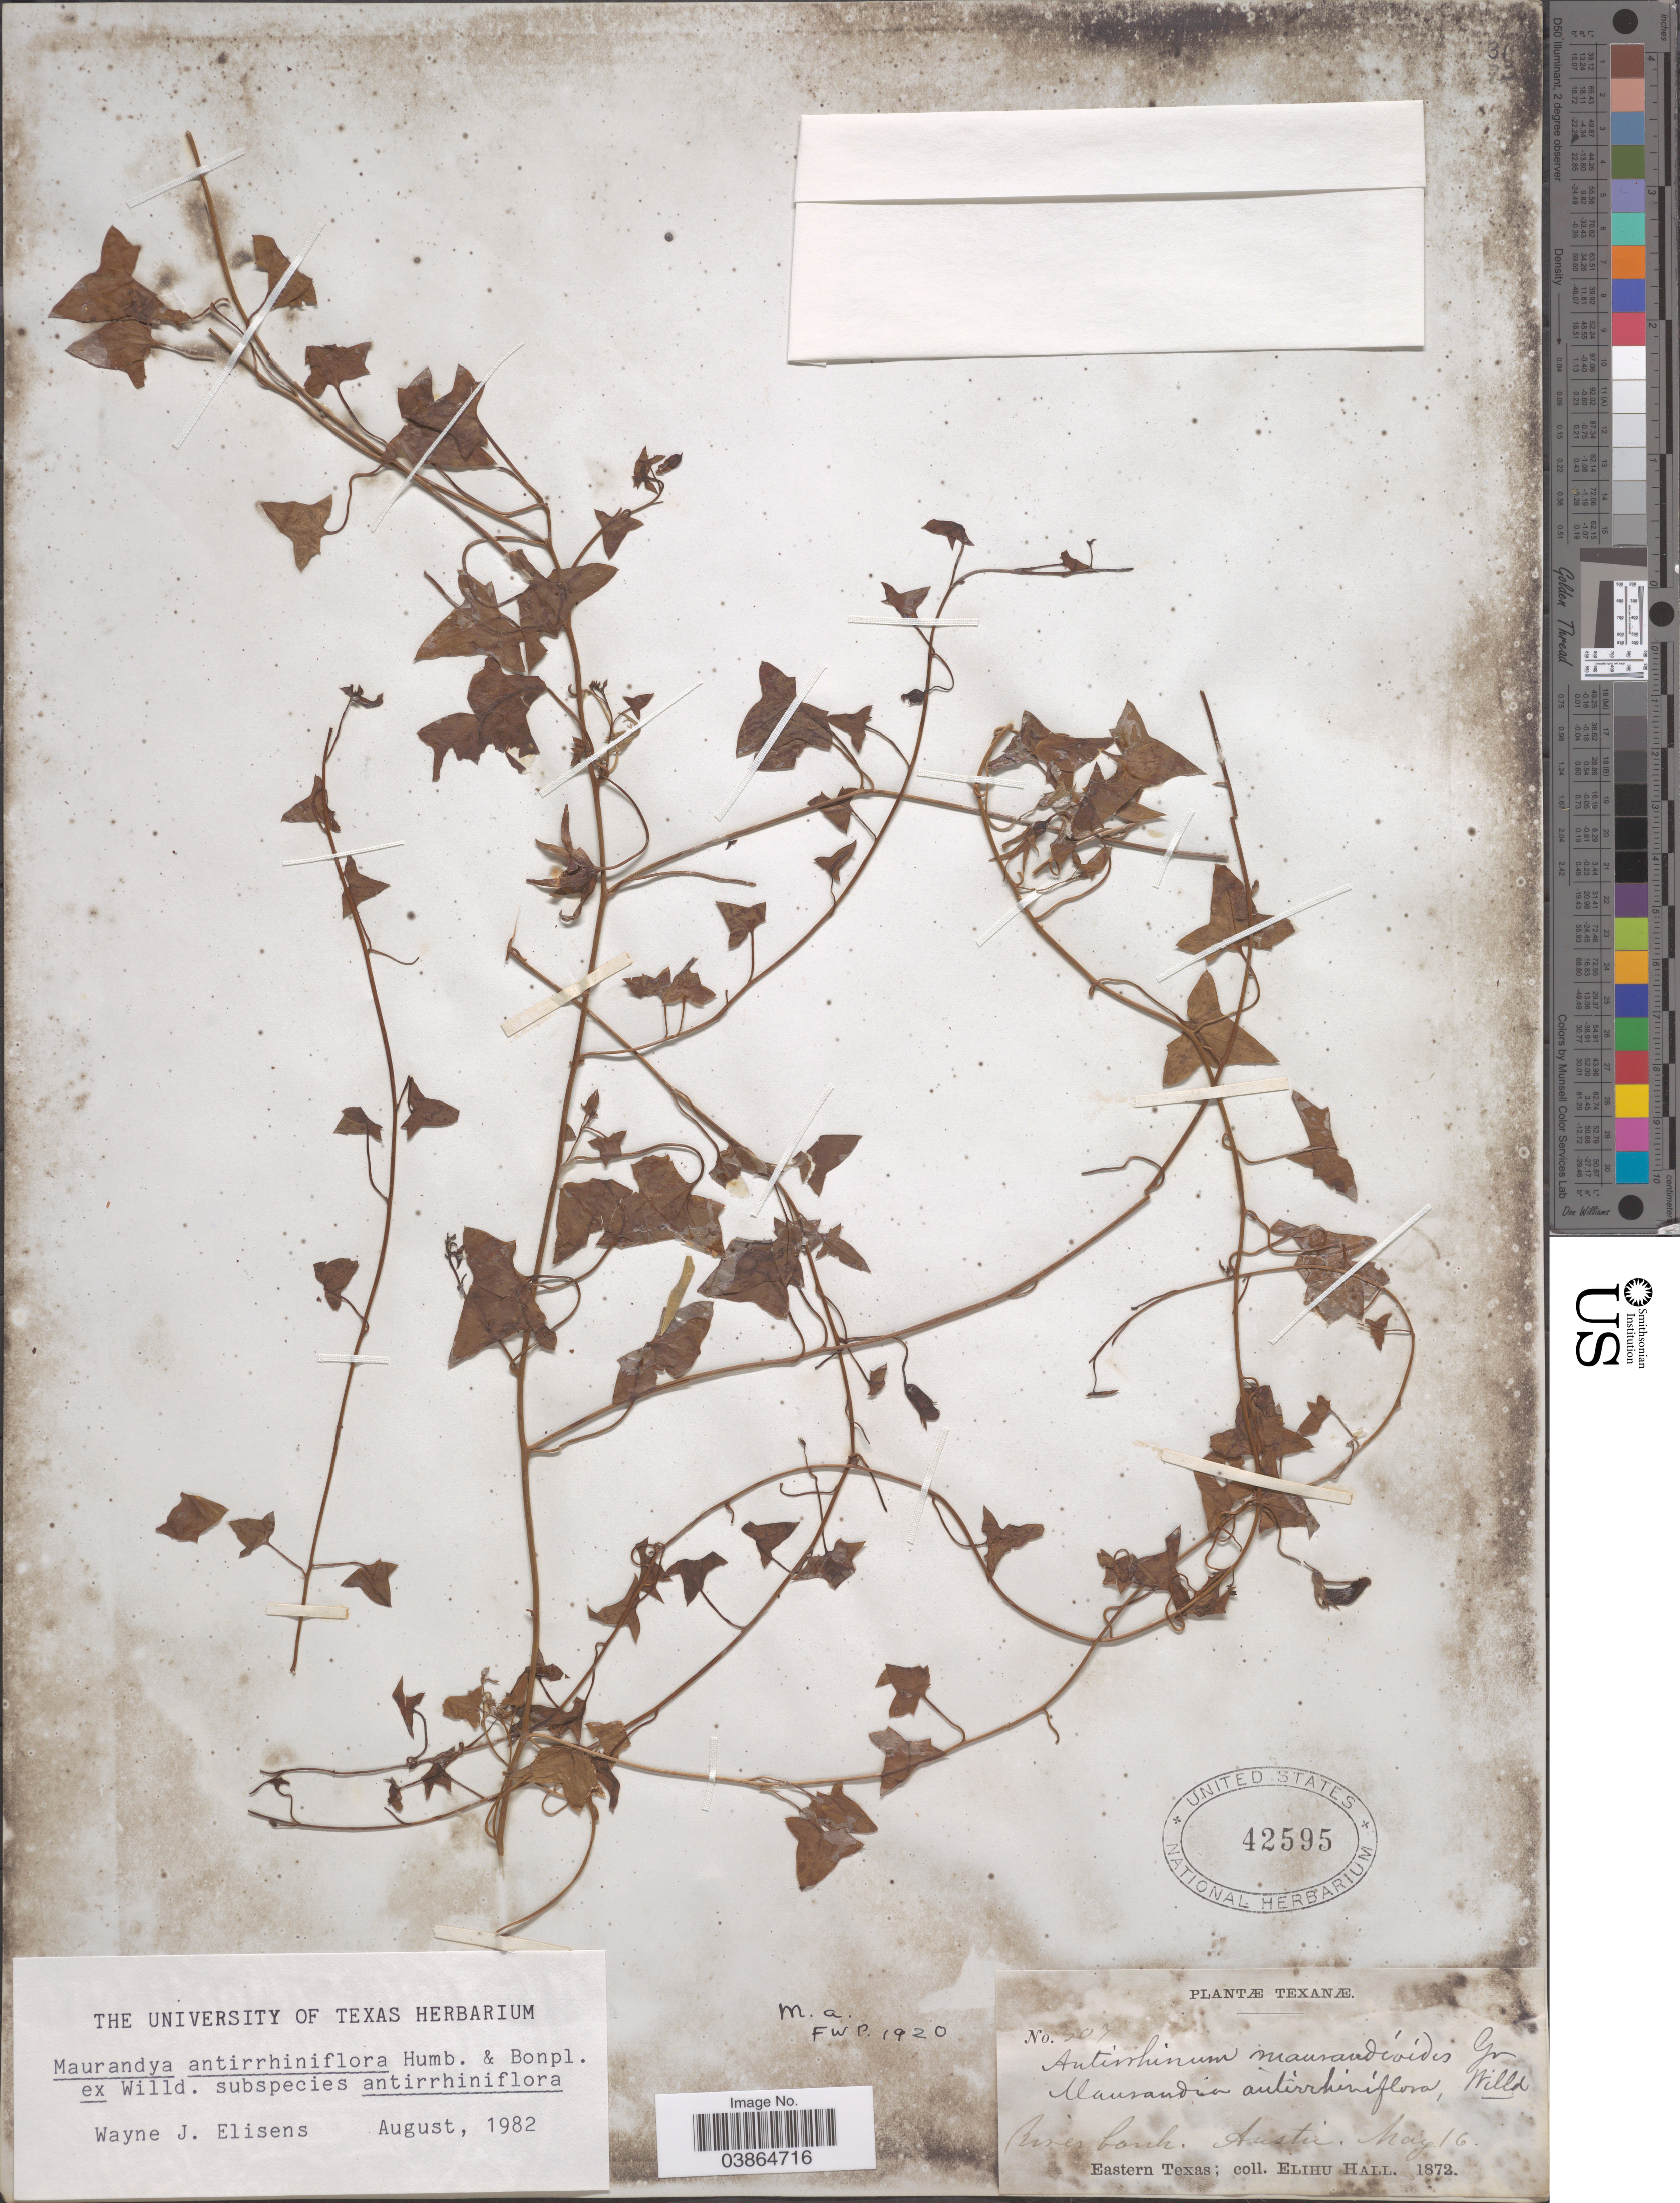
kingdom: Plantae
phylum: Tracheophyta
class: Magnoliopsida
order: Lamiales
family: Plantaginaceae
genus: Maurandya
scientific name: Maurandya antirrhiniflora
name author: Humb. & Bonpl. ex Willd.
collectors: E. Hall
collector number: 507*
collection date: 1872-05-16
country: United States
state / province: Texas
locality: River bank. Austin. Eastern Texas.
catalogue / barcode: US 42595